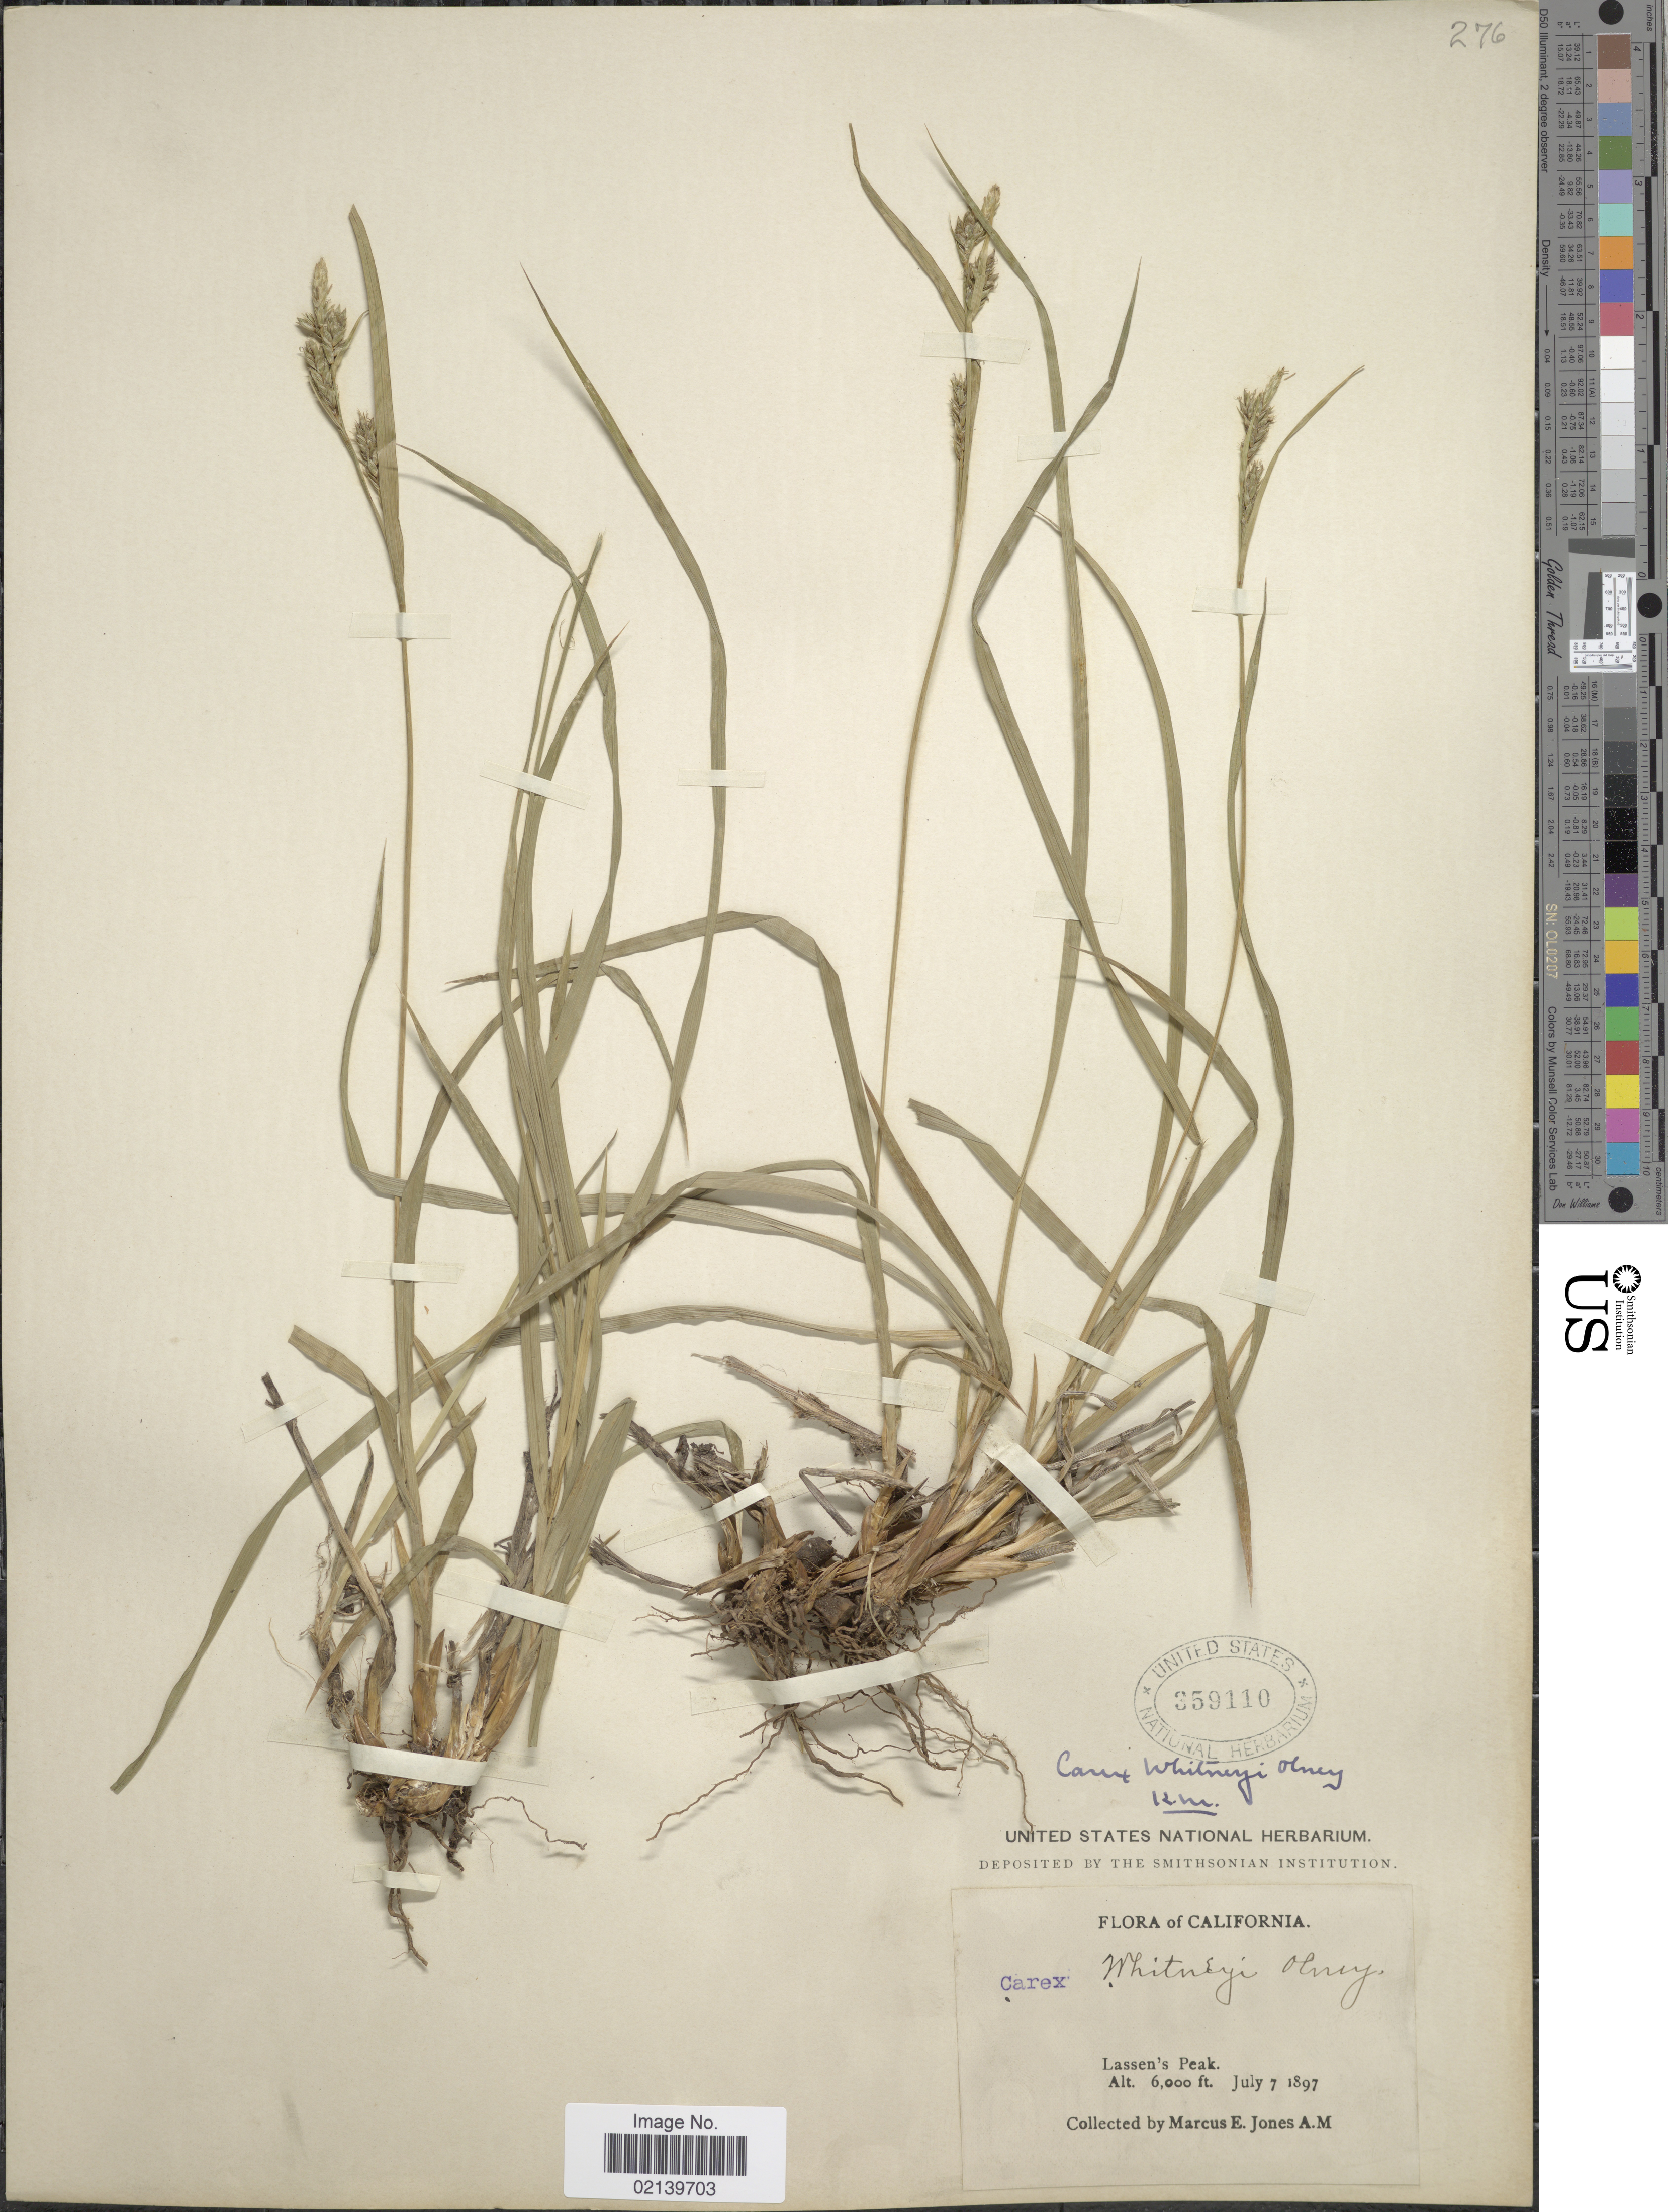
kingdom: Plantae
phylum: Tracheophyta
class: Liliopsida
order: Poales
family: Cyperaceae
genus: Carex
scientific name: Carex whitneyi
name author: Olney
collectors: M. E. Jones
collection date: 1897-07-07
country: United States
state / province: California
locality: Lassen's Peak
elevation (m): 1829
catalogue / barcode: US 359110